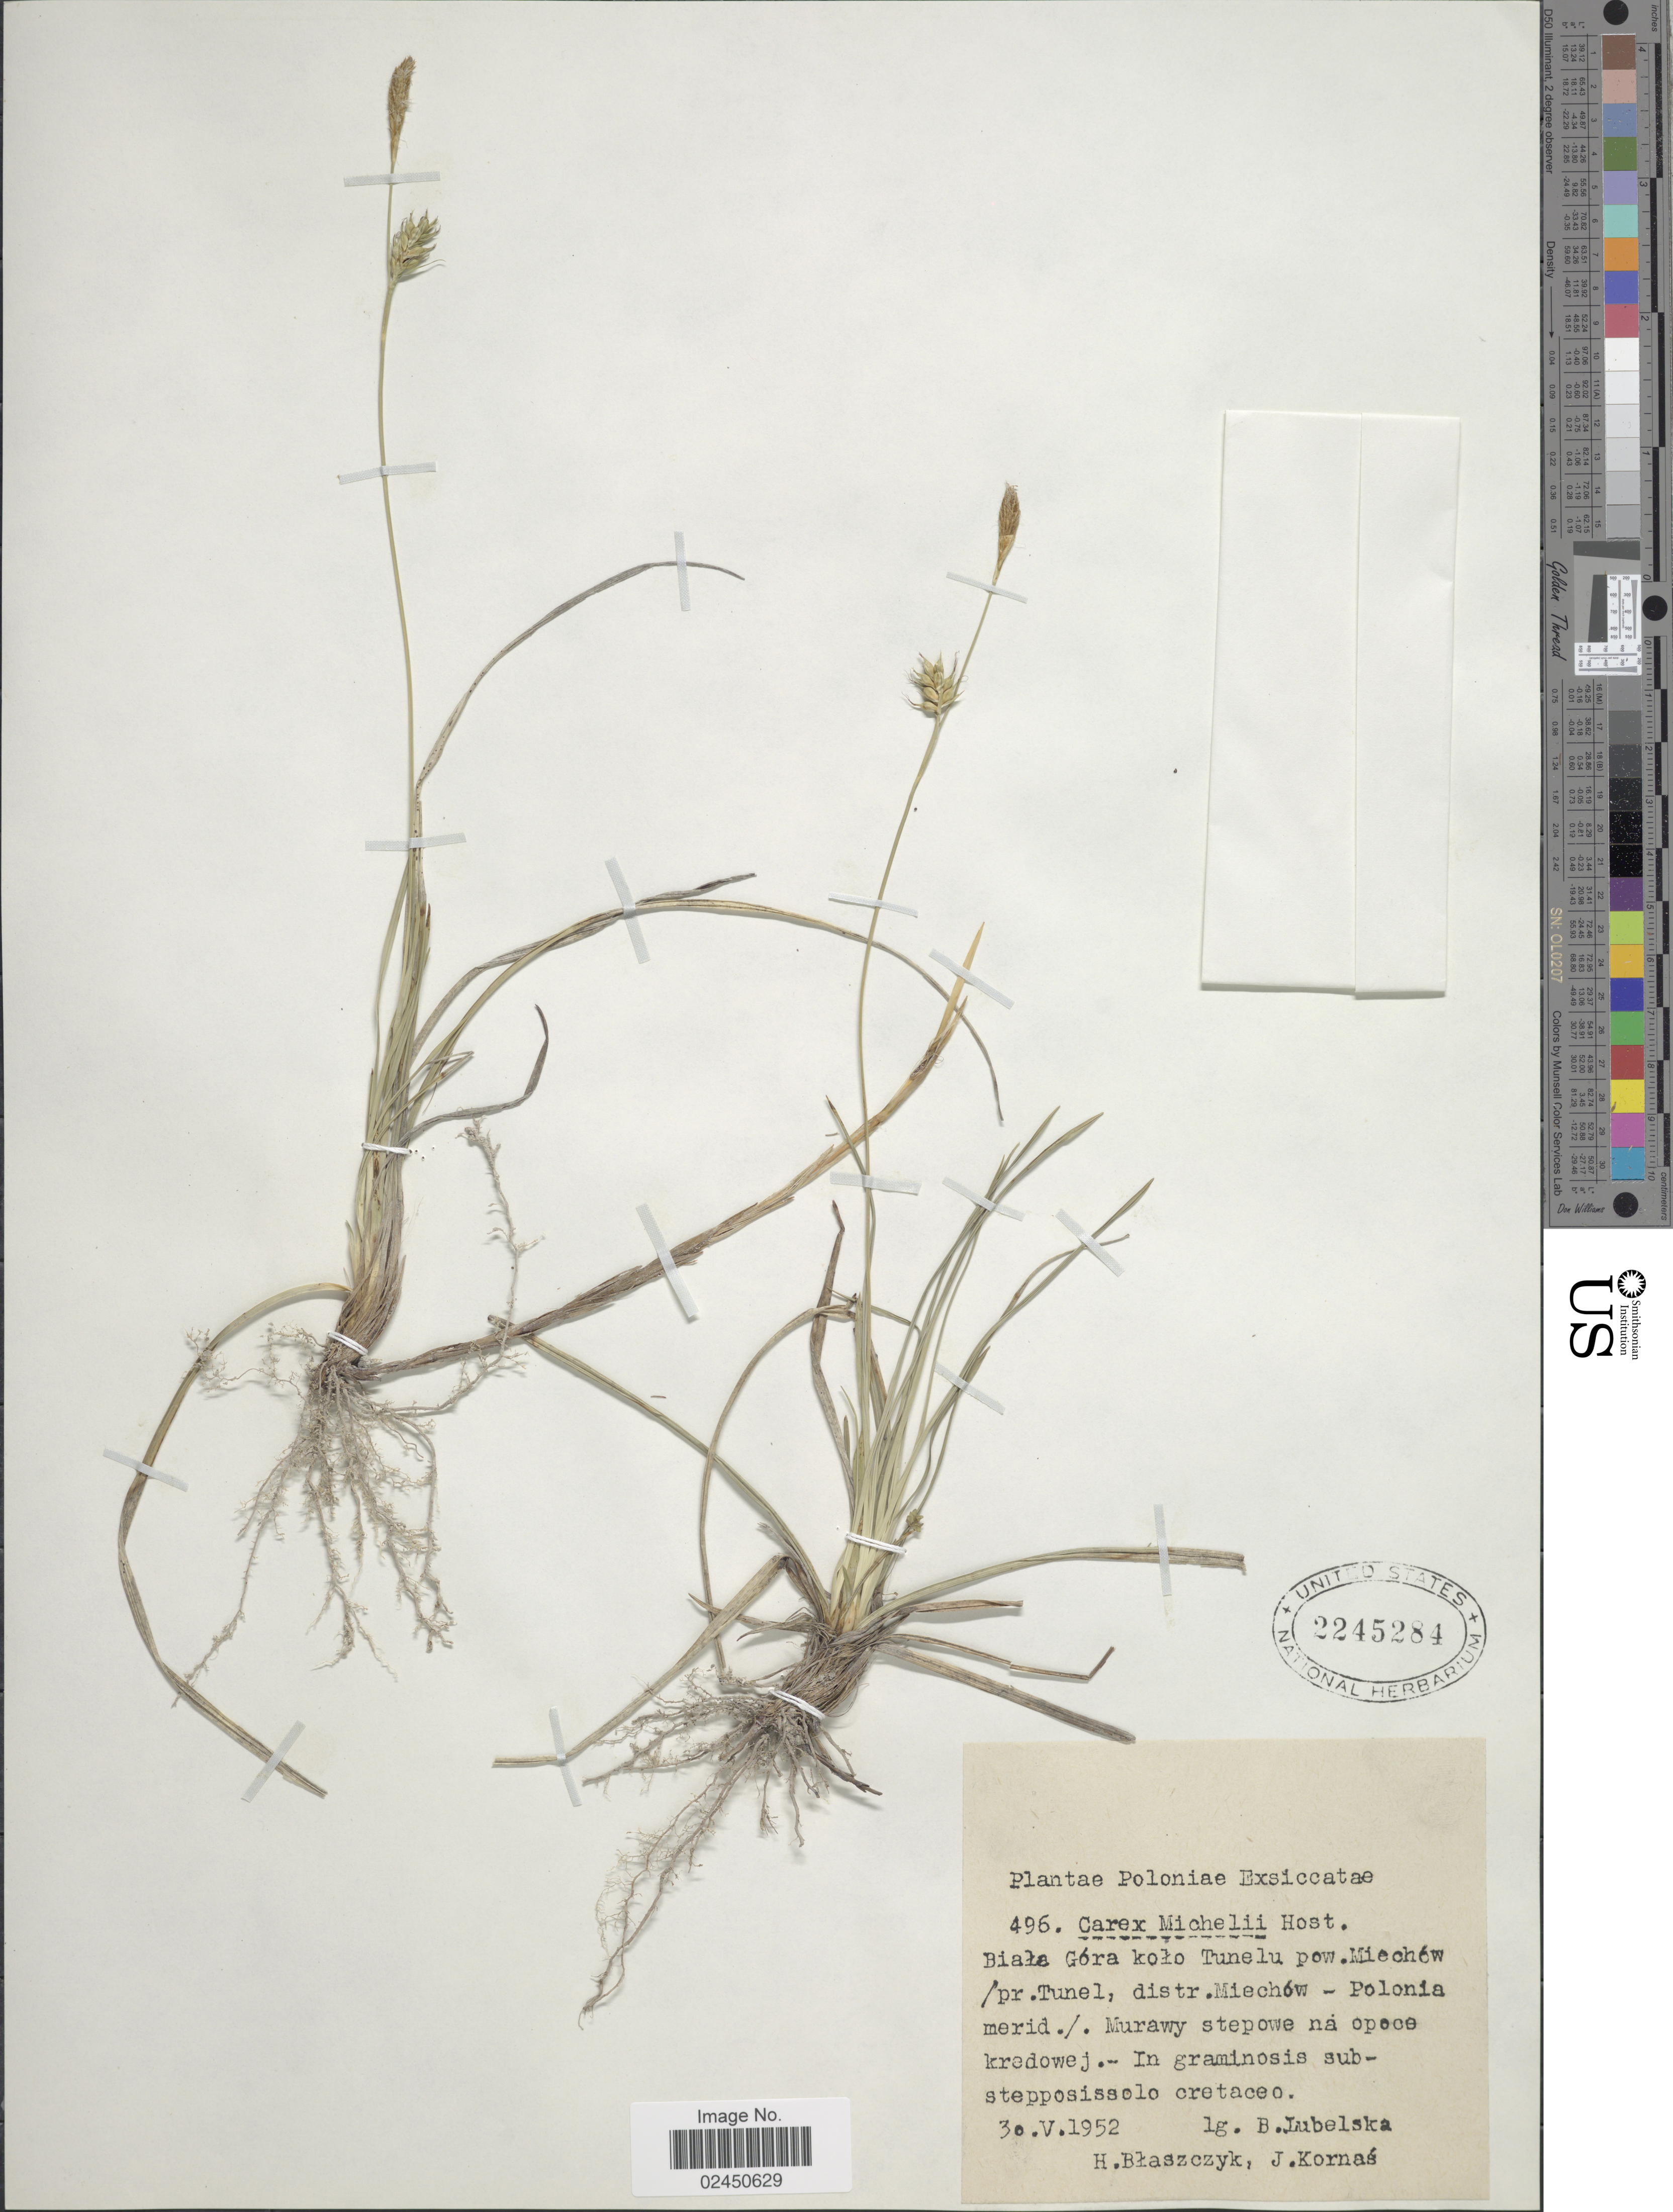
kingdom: Plantae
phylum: Tracheophyta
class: Liliopsida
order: Poales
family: Cyperaceae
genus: Carex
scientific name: Carex michelii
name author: Host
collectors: B. Lubelska, H. Blaszczyk & J. Kornas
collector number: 496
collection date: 1952-05-30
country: Poland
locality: Poloniae. Biala Gora kolo Tunelu pow. Miechow/pr. Tunel, distr. Miechow - Polonia merid,/. Murawy stepowe na opoce kredowej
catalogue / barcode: US 2245284